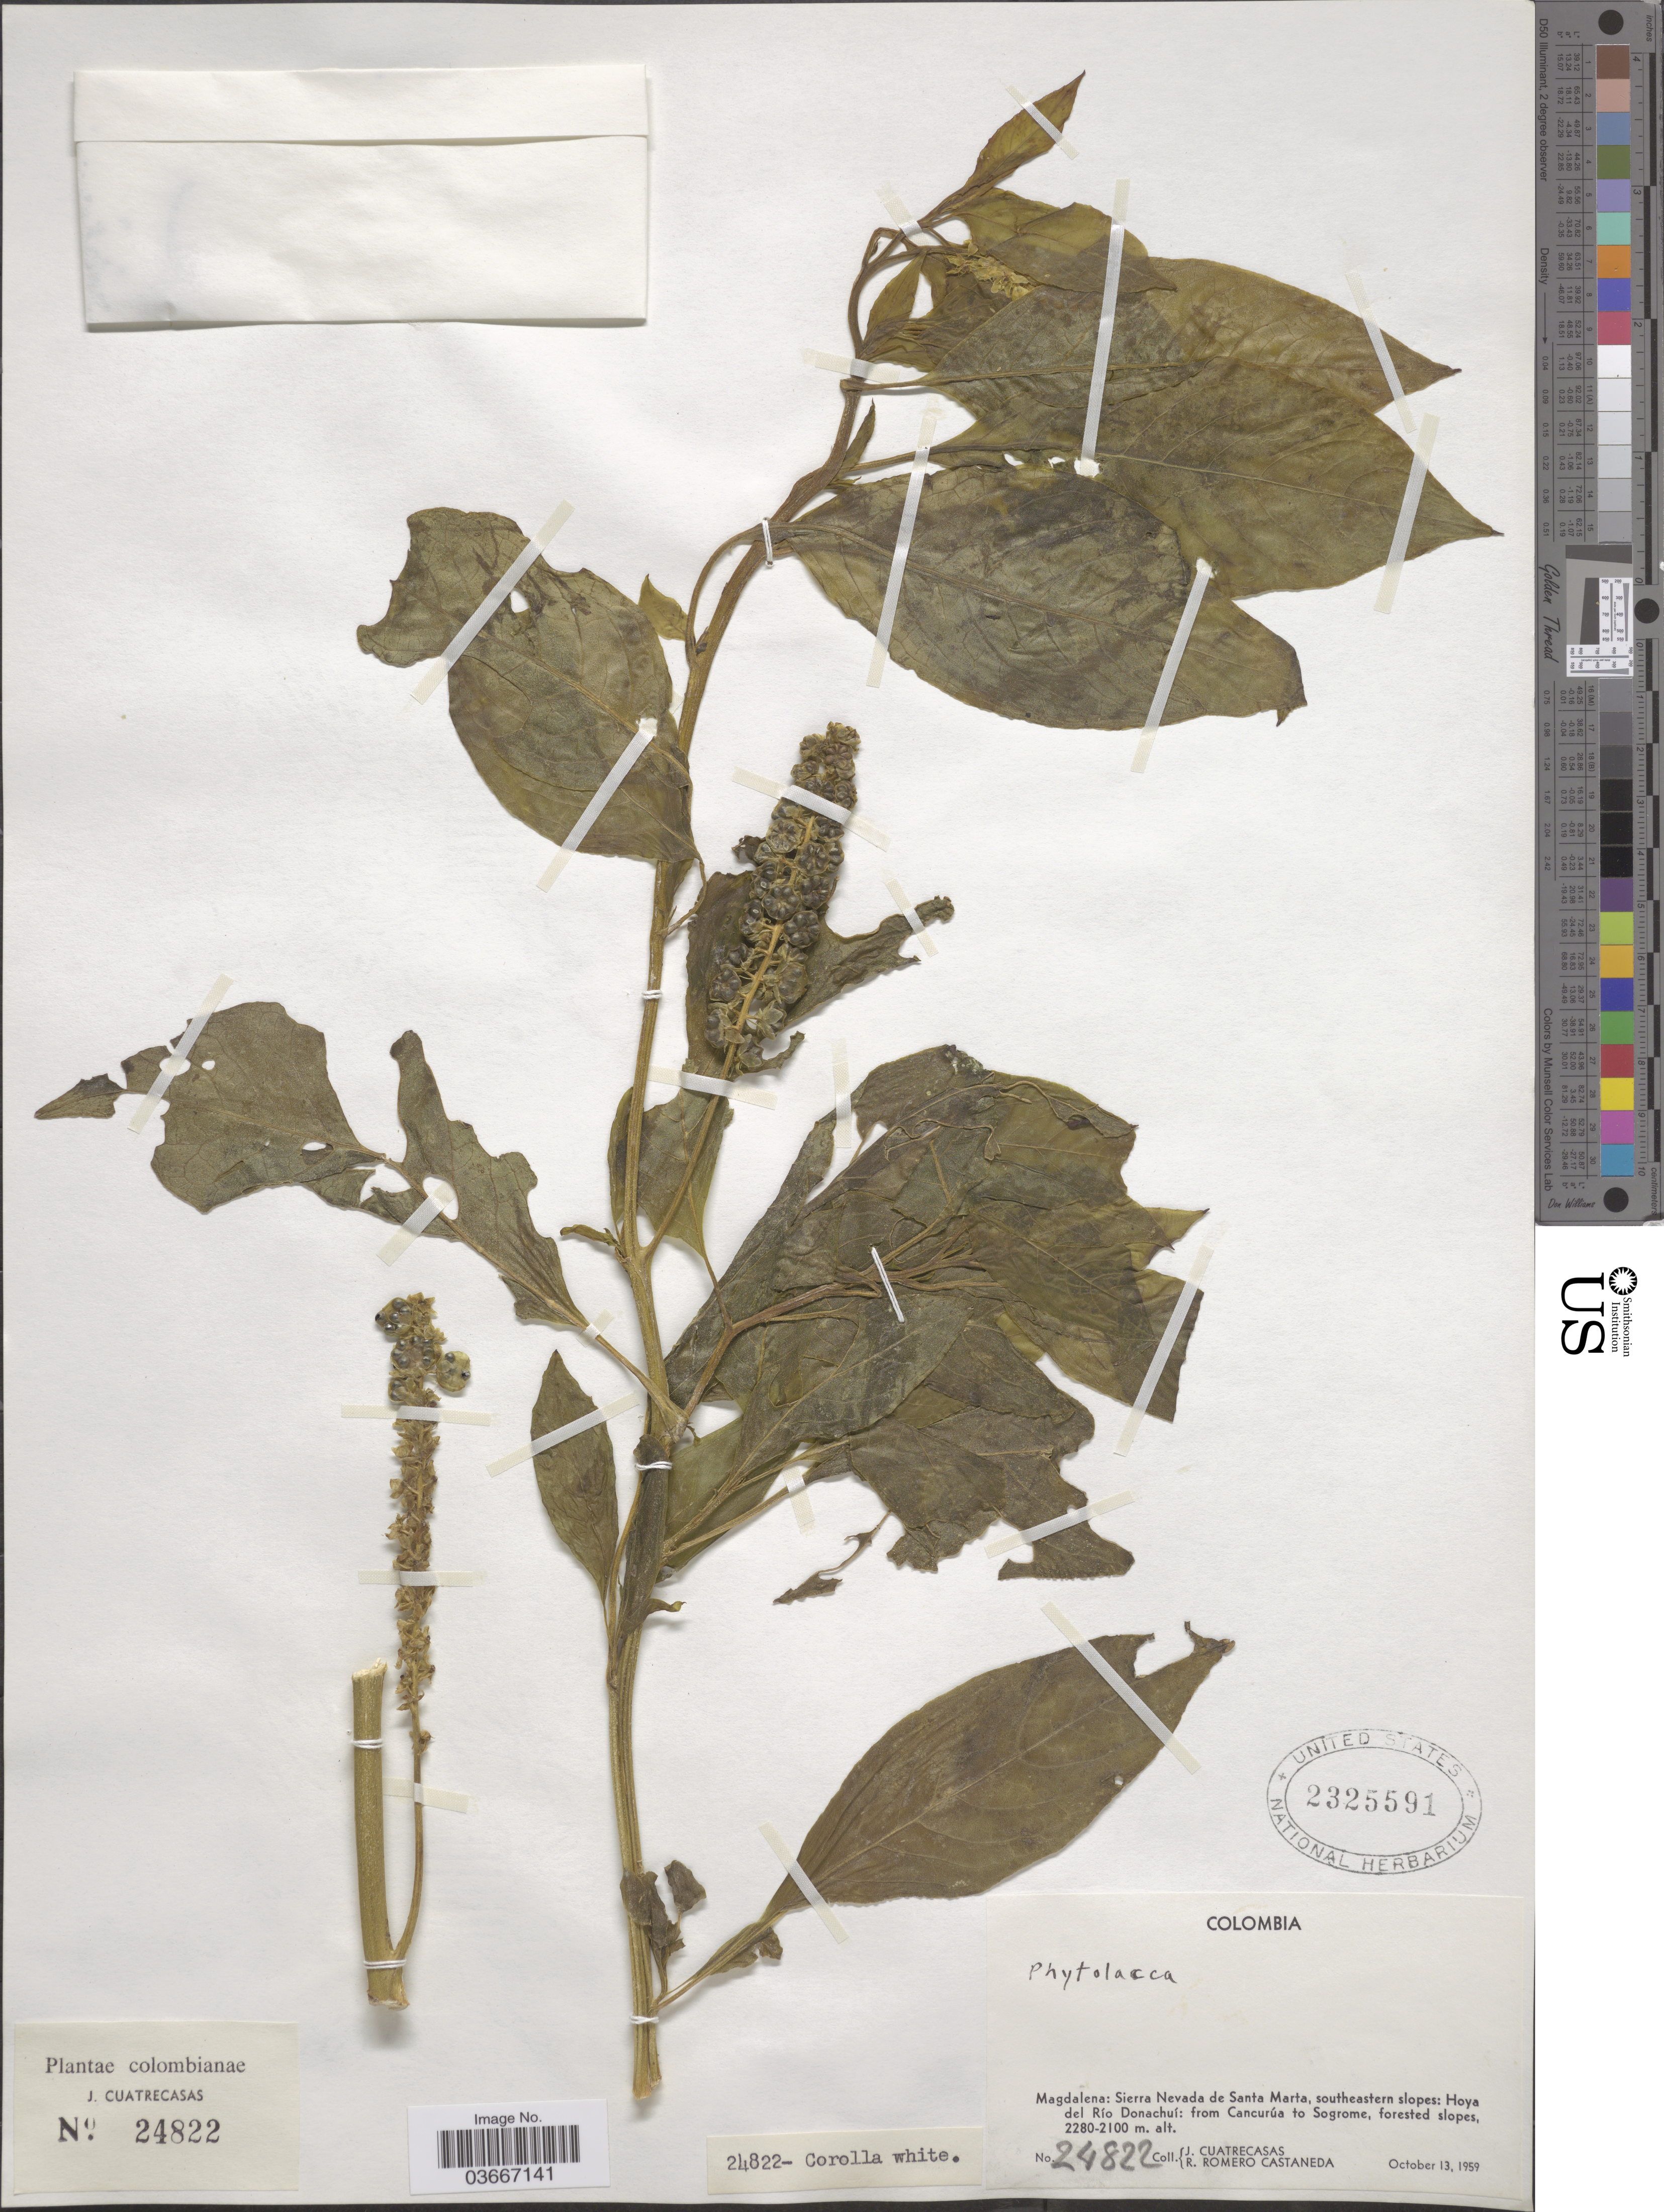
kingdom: Plantae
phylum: Tracheophyta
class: Magnoliopsida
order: Caryophyllales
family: Phytolaccaceae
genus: Phytolacca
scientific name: Phytolacca sp.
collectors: J. Cuatrecasas & R. Romero Castañeda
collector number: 24822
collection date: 1959-10-13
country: Colombia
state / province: Magdalena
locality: Sierra Nevada de Santa Marta, southeastern slopes: Hoya del Río Donachuí: from Cancurúa to Sogrome.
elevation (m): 2100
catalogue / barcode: US 2325591